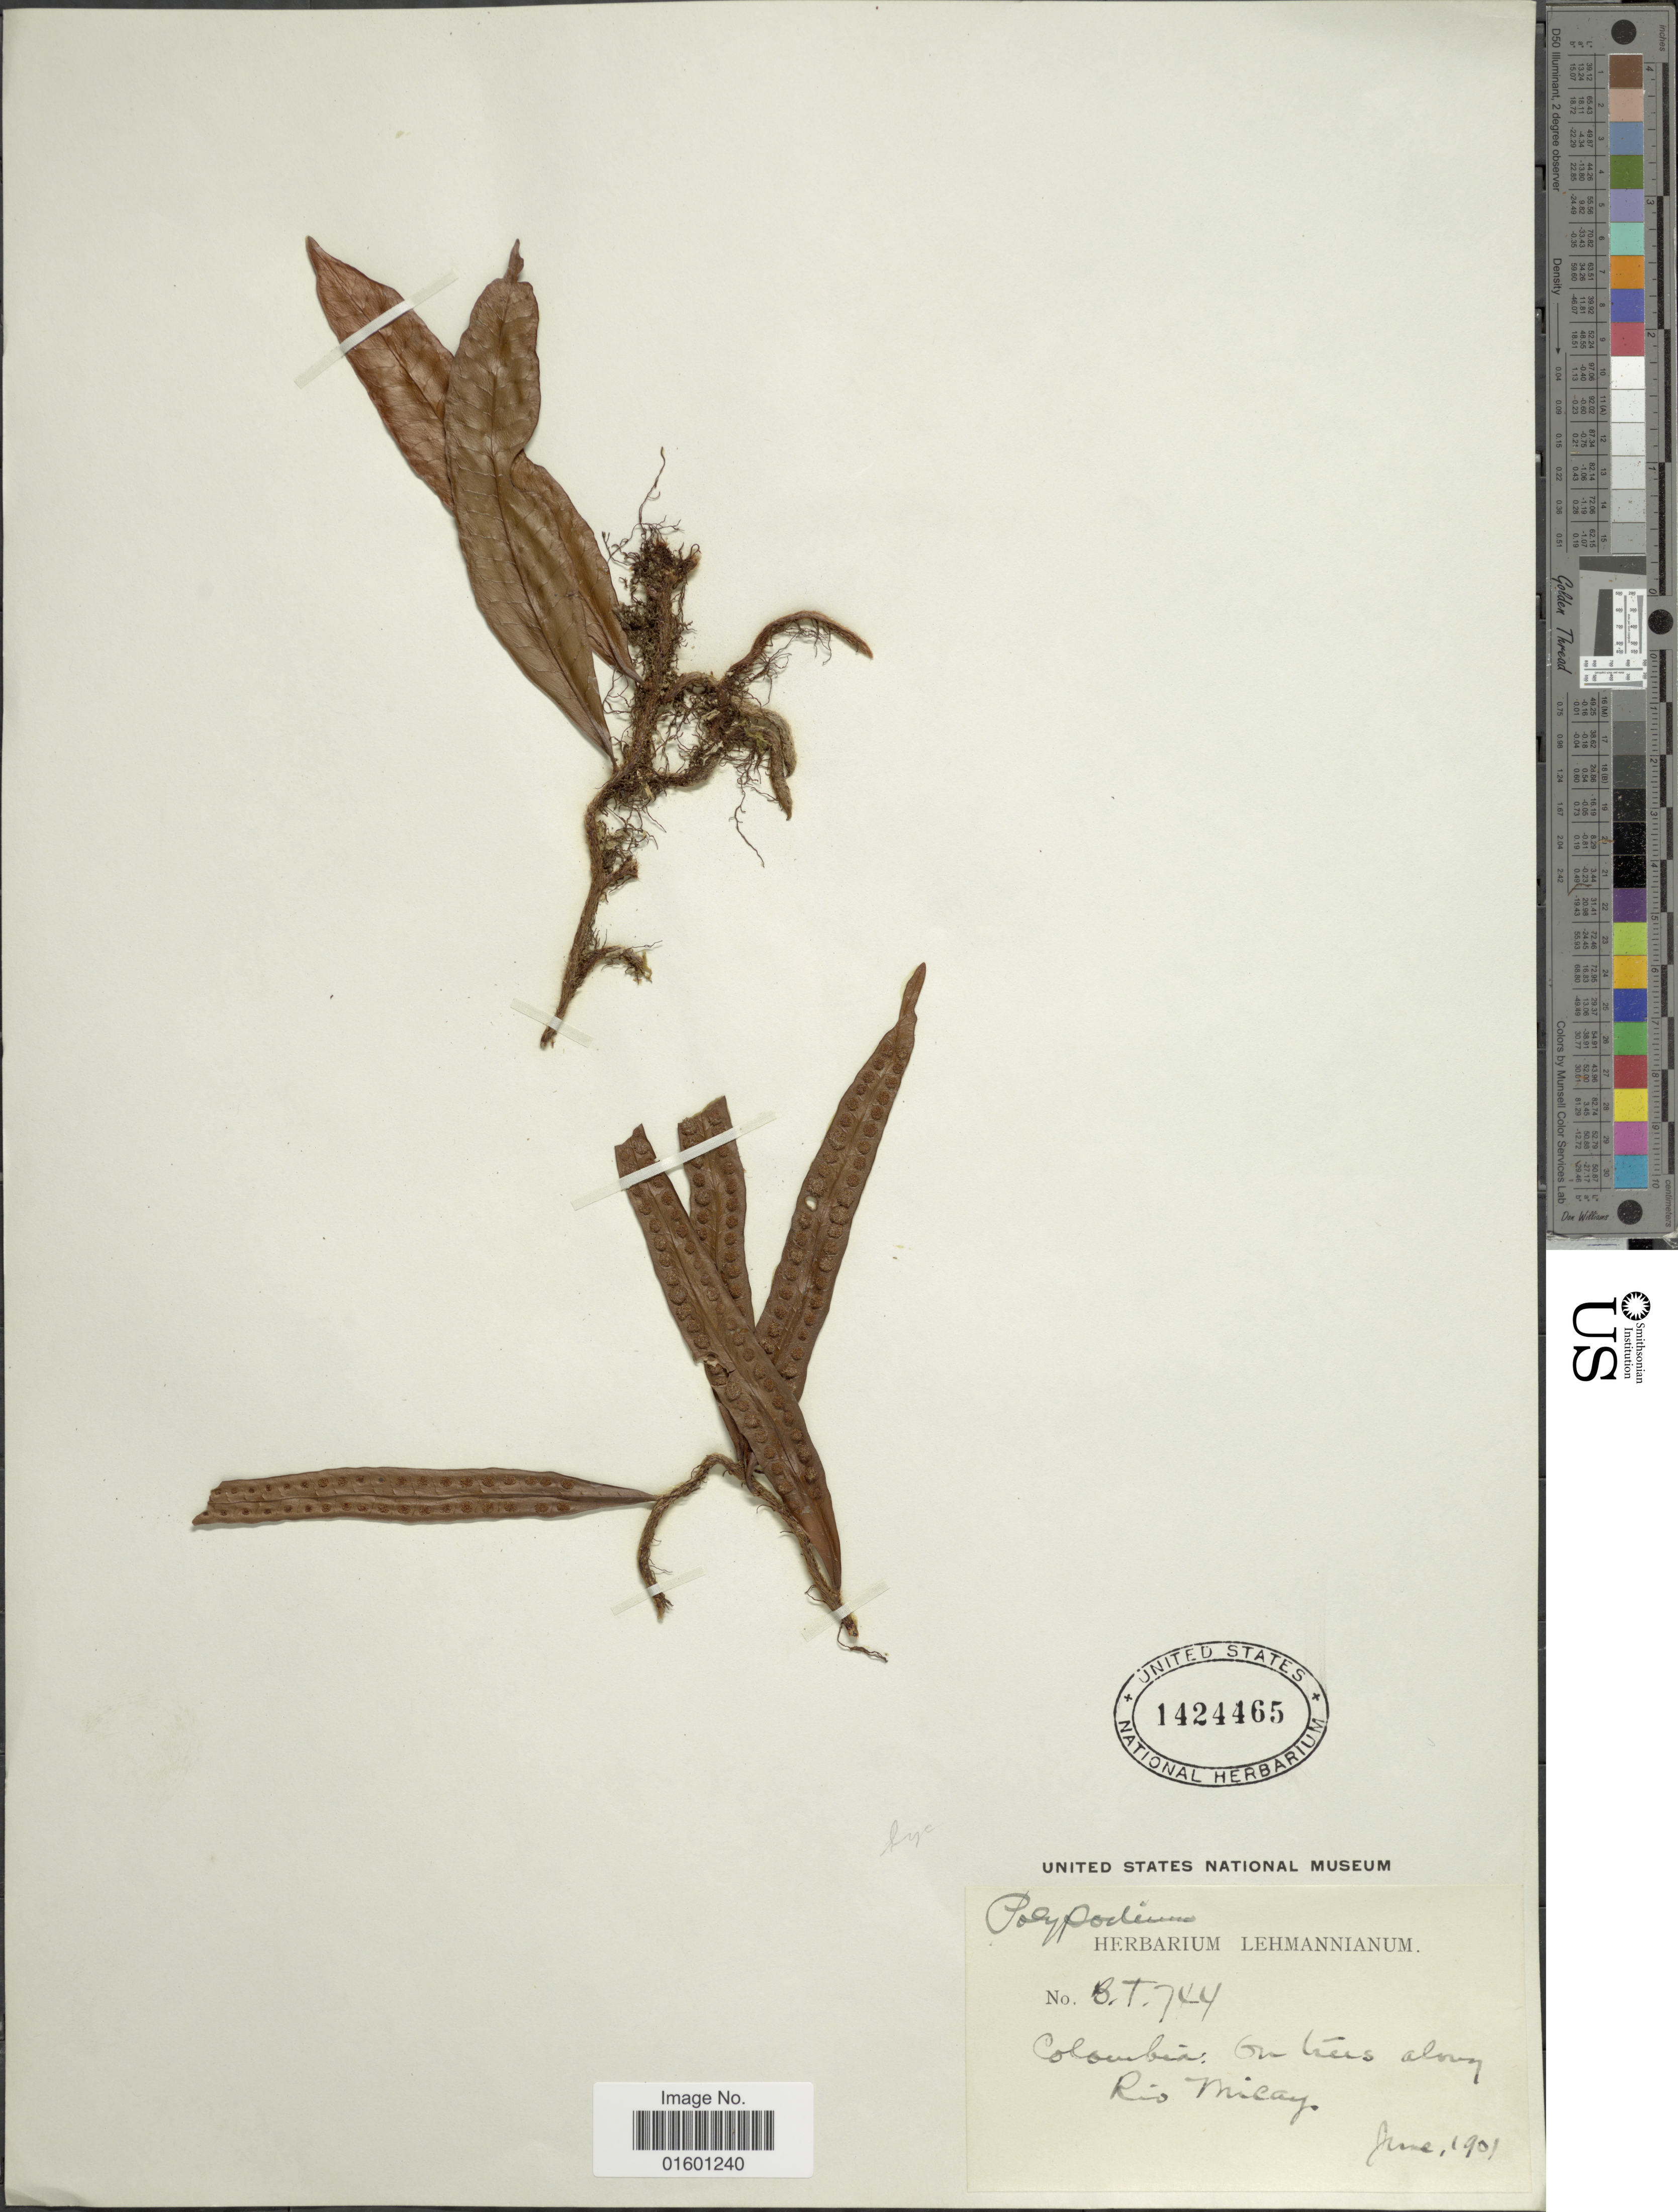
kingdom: Plantae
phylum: Tracheophyta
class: Polypodiopsida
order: Polypodiales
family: Polypodiaceae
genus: Microgramma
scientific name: Microgramma lycopodioides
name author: (L.) Copel.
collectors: ex herb. Lehmannianum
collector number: BT744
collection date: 1901-06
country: Colombia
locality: On trees along Rio Micay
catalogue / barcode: US 1424465